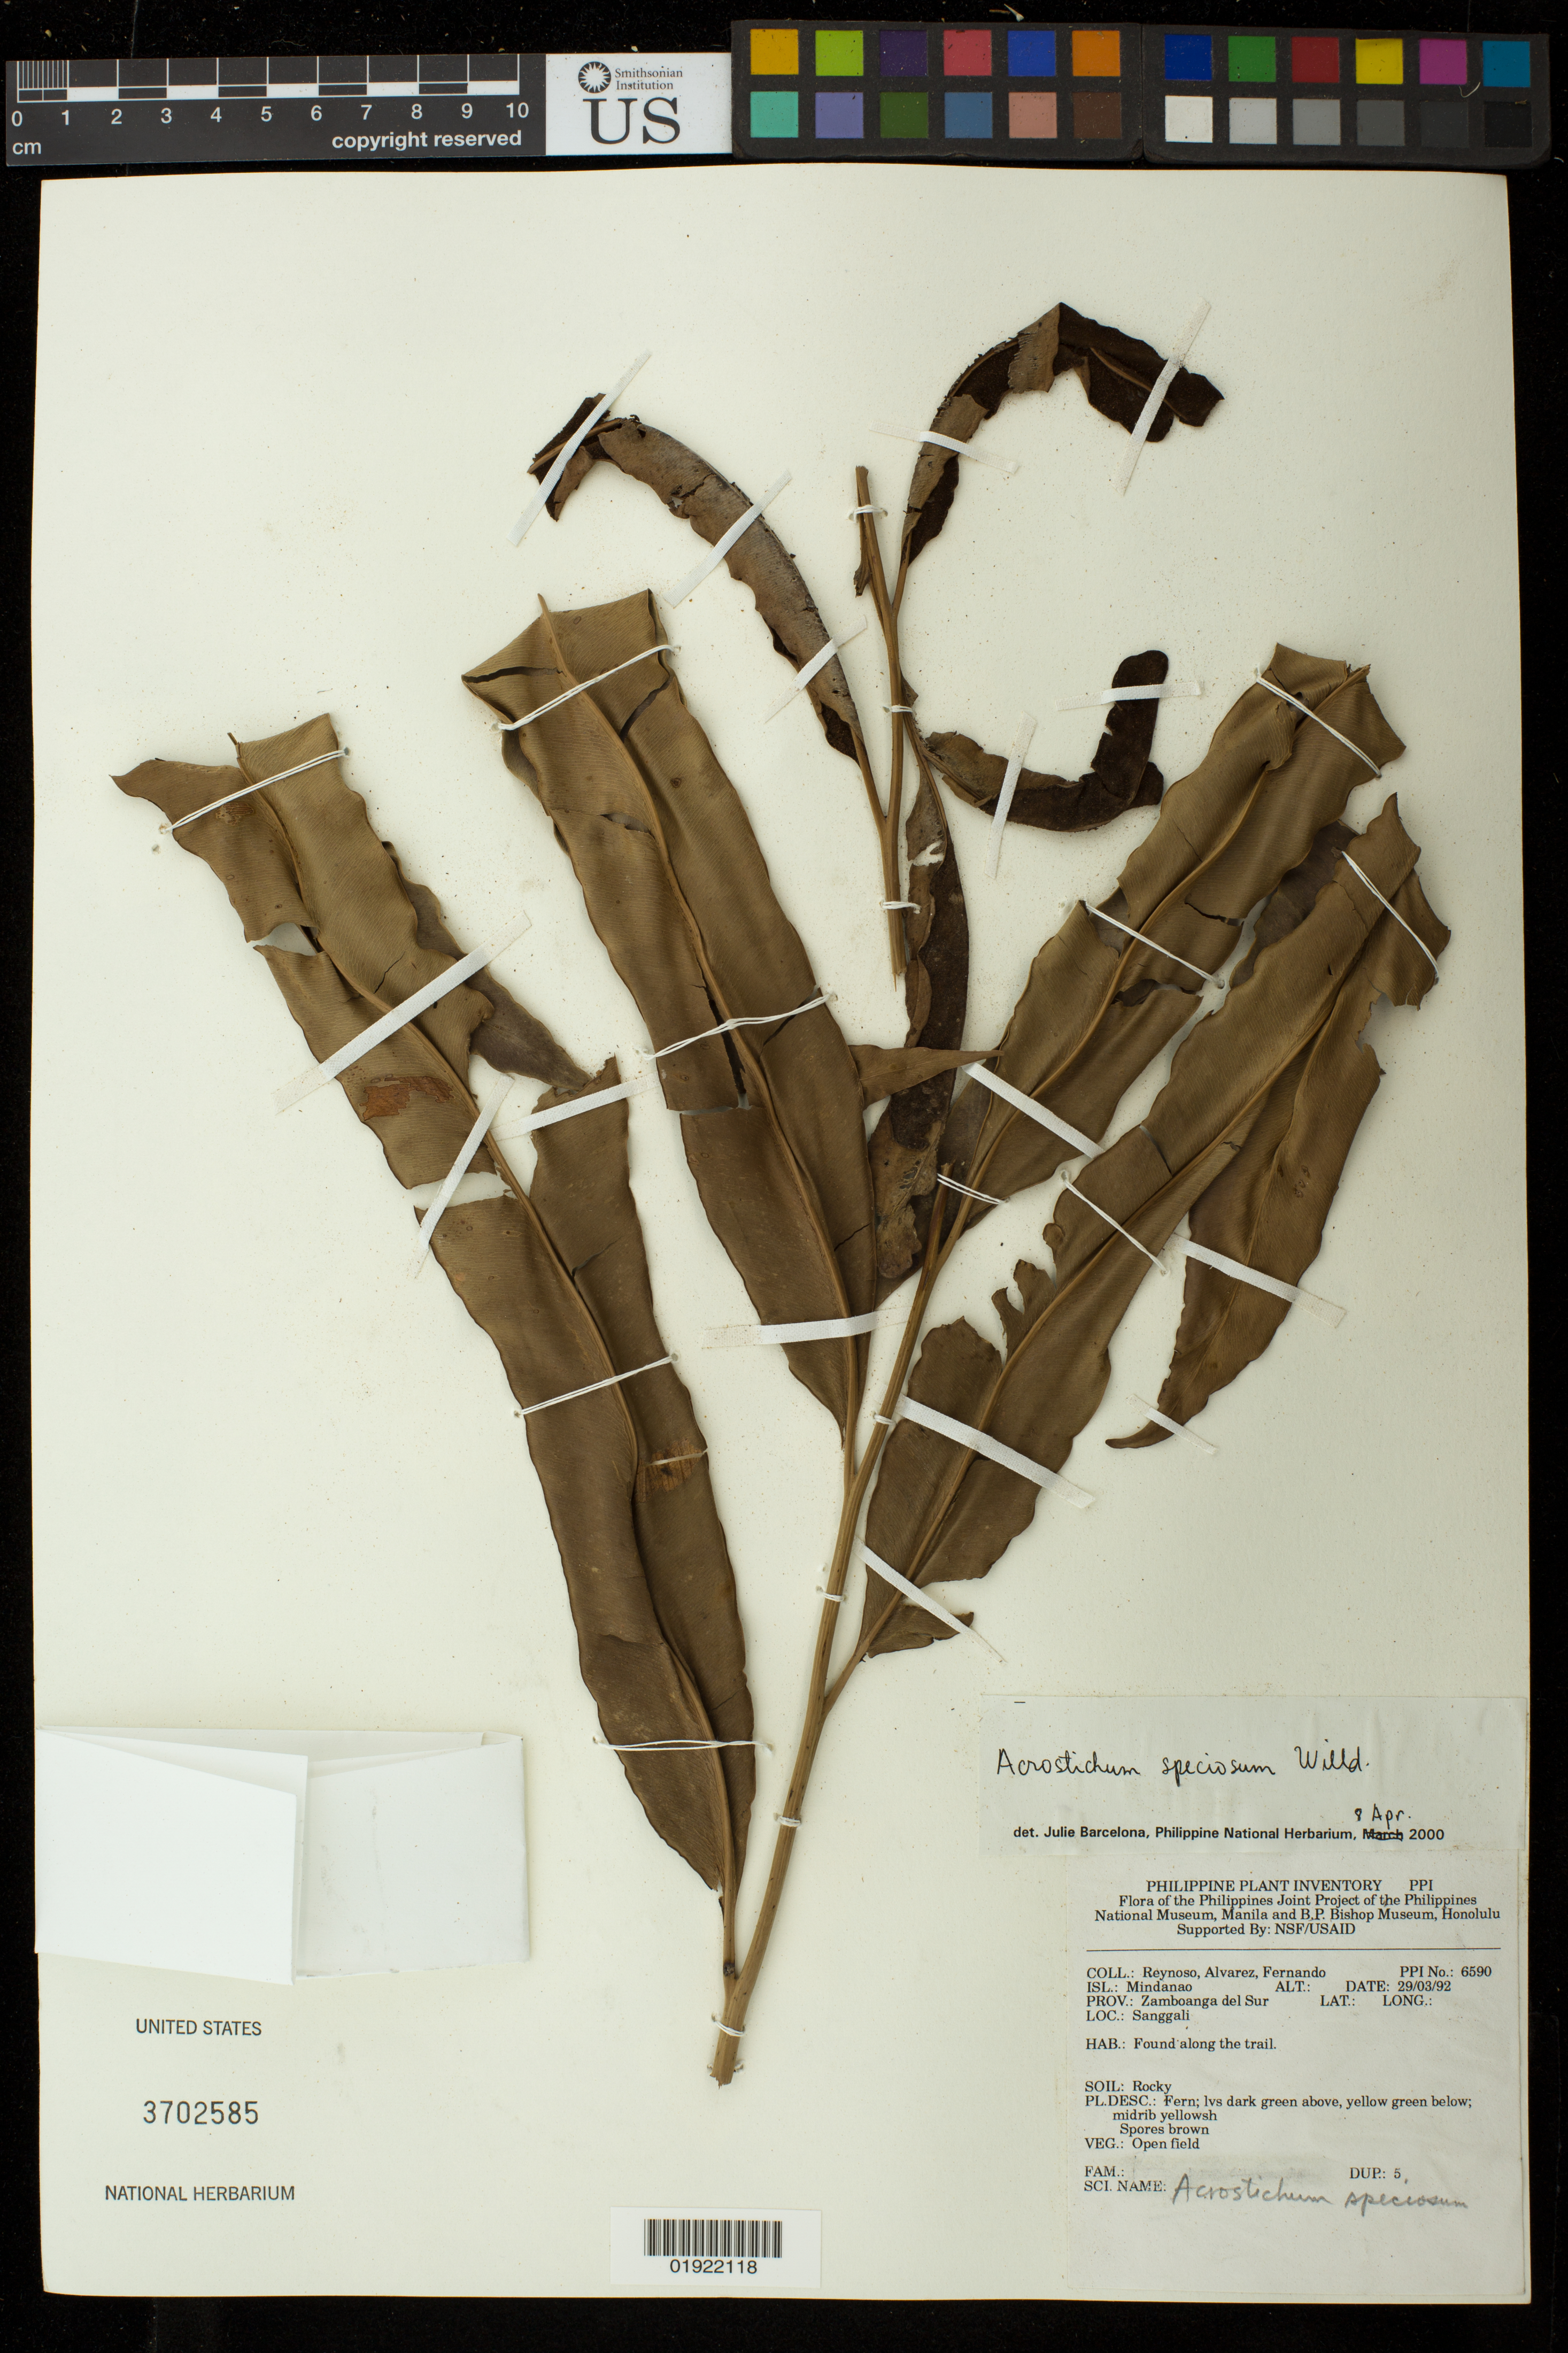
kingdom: Plantae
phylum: Tracheophyta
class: Polypodiopsida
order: Polypodiales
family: Pteridaceae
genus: Acrostichum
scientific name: Acrostichum speciosum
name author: Willd.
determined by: Barcelona, Julie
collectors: E. Reynoso, -- Alvarez & -- Fernando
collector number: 6590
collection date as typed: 29/03/92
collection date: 1992-03-29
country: Philippines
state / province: Zamboanga Peninsula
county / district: Zamboanga del Sur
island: Mindanao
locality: Sanggali, found along the trail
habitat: soil: rocky, open field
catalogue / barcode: US 3702585